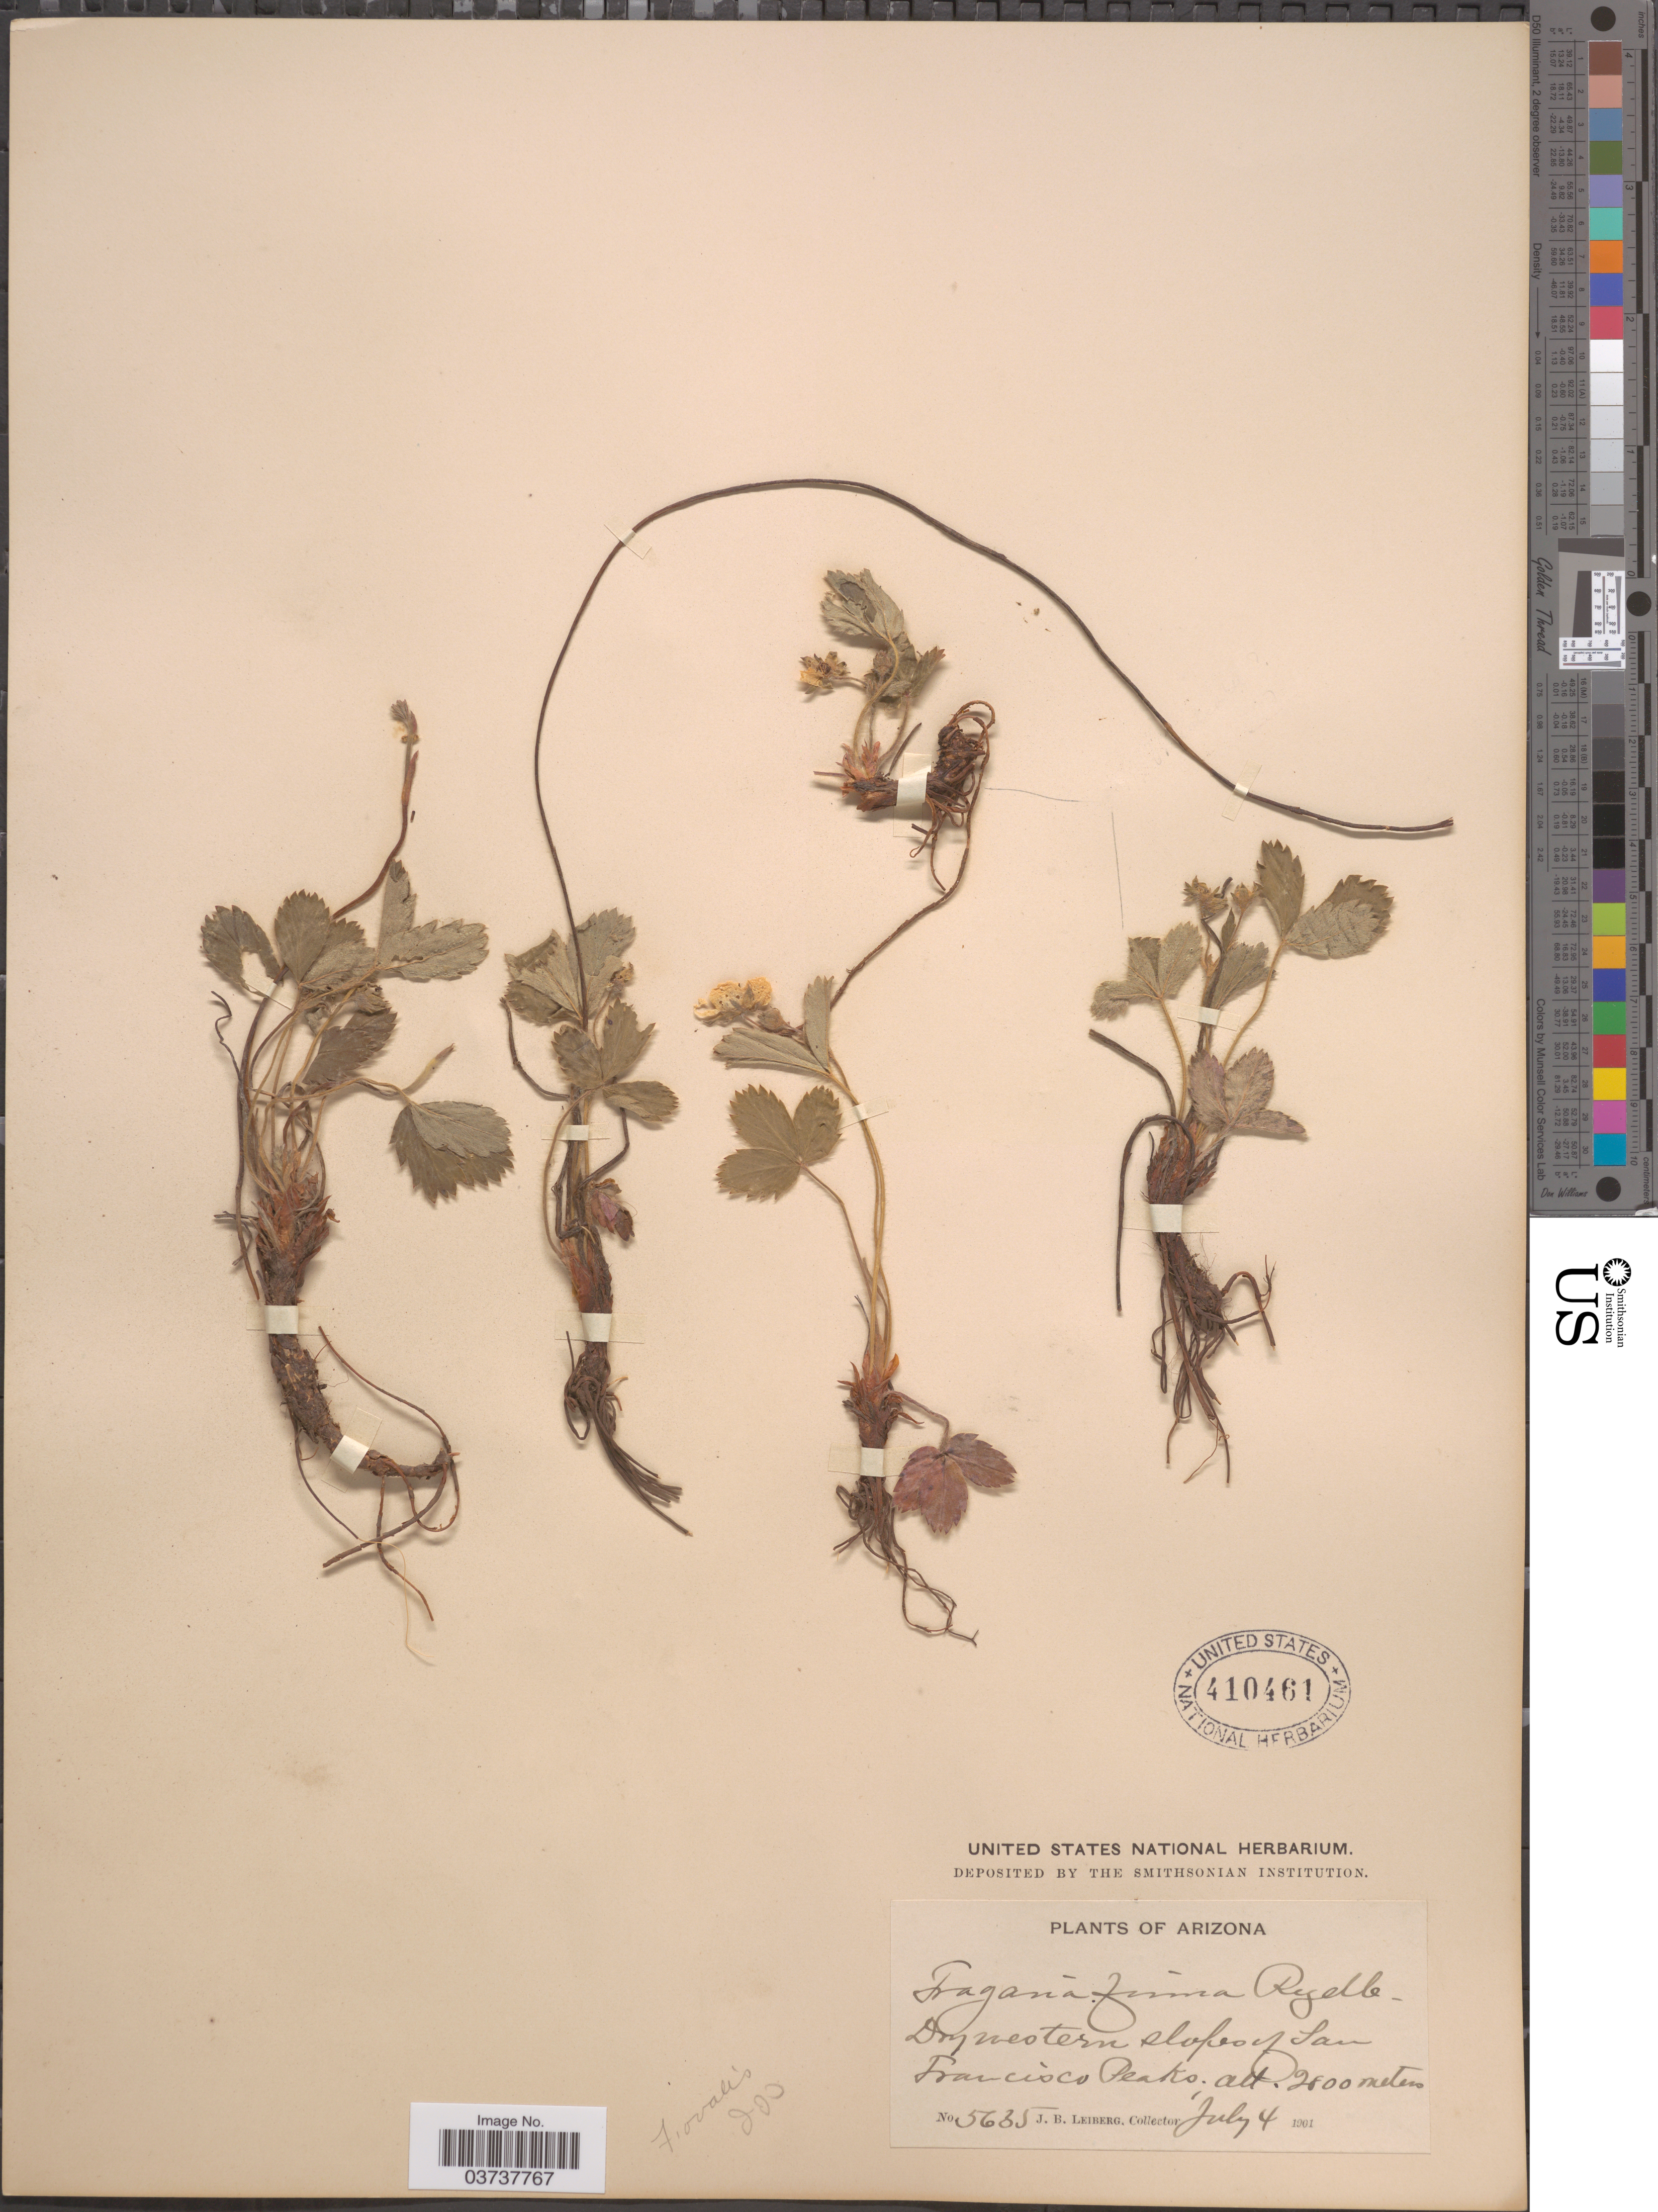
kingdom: Plantae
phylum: Tracheophyta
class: Magnoliopsida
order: Rosales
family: Rosaceae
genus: Fragaria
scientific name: Fragaria virginiana subsp. glauca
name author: (S. Watson) Staudt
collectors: J. B. Leiberg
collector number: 5635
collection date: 1901-07-04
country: United States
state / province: Arizona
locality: Dry western slopes of San Francisco Peaks.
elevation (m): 2800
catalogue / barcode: US 410461